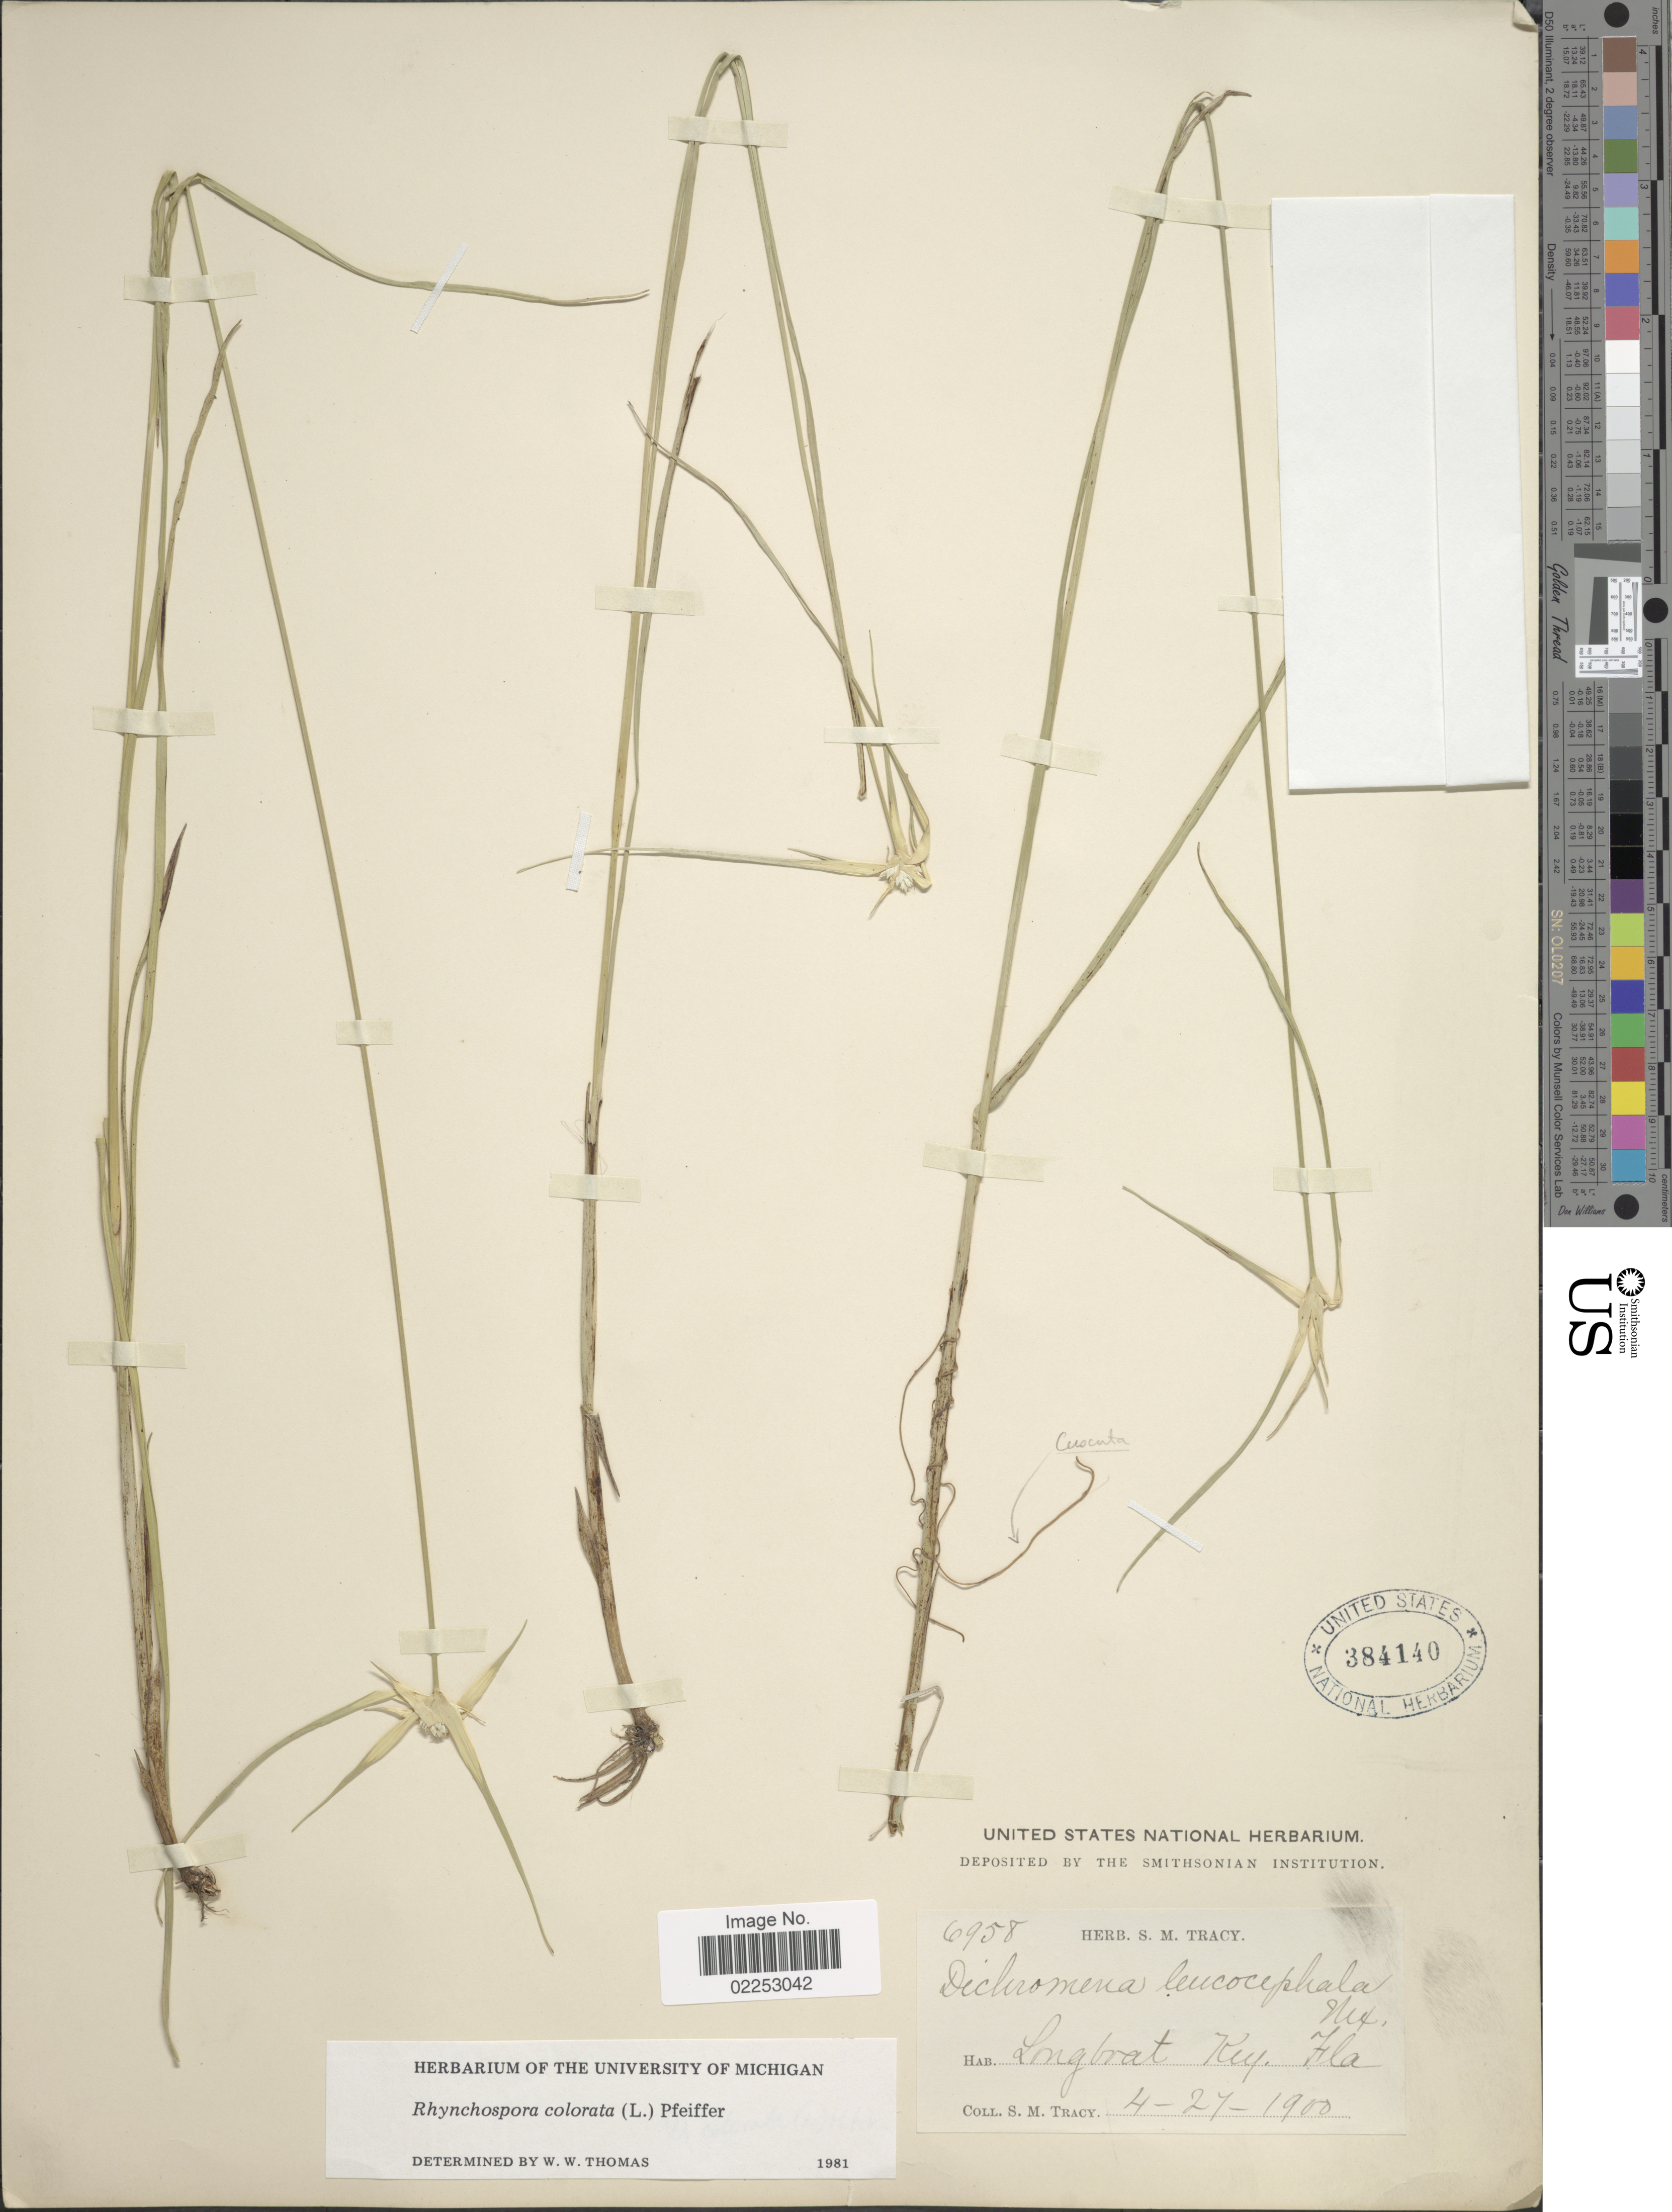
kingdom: Plantae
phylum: Tracheophyta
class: Liliopsida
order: Poales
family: Cyperaceae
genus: Rhynchospora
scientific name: Rhynchospora colorata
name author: (L.) H. Pfeiff.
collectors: S. M. Tracy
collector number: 6958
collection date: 1900-04-27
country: United States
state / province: Florida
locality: Longboat Key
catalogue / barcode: US 384140